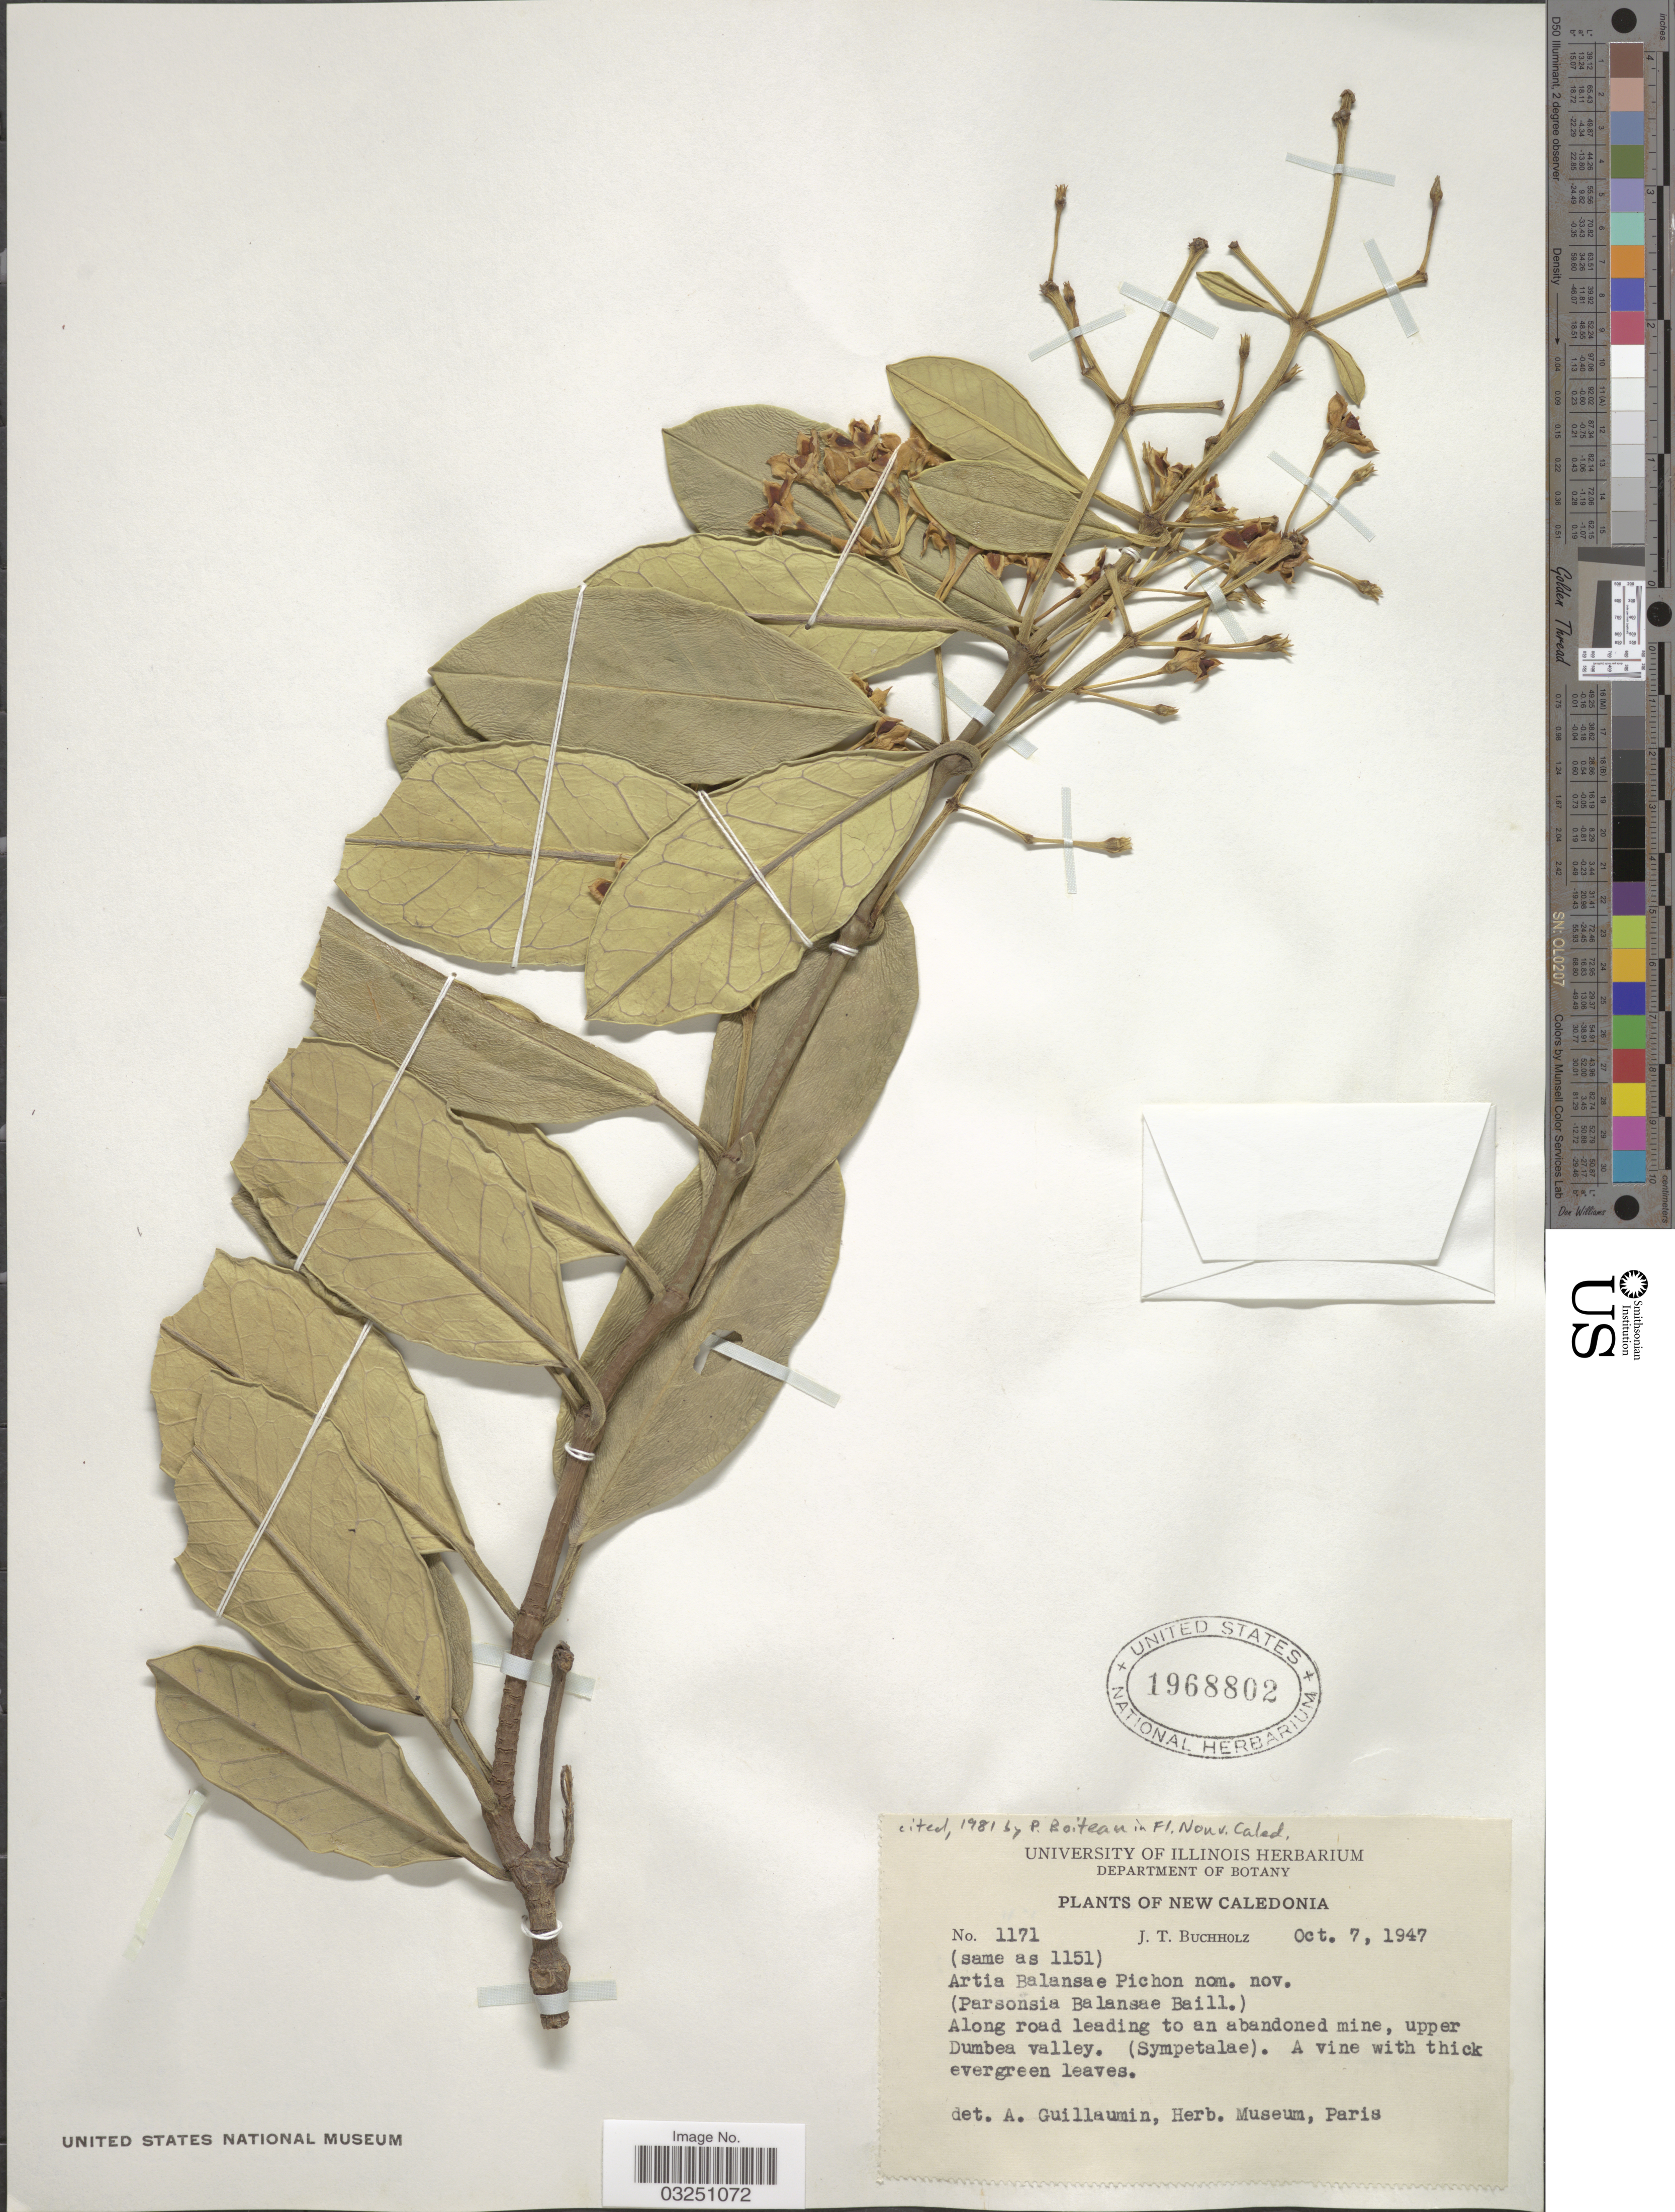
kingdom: Plantae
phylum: Tracheophyta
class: Magnoliopsida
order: Gentianales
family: Apocynaceae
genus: Artia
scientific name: Artia balansae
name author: (Baill.) Pichon ex Guillaumin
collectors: J. T. Buchholz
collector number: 1171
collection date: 1947-10-07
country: New Caledonia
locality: Along road leading to an abandoned mine, upper Dumbea valley.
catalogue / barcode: US 1968802